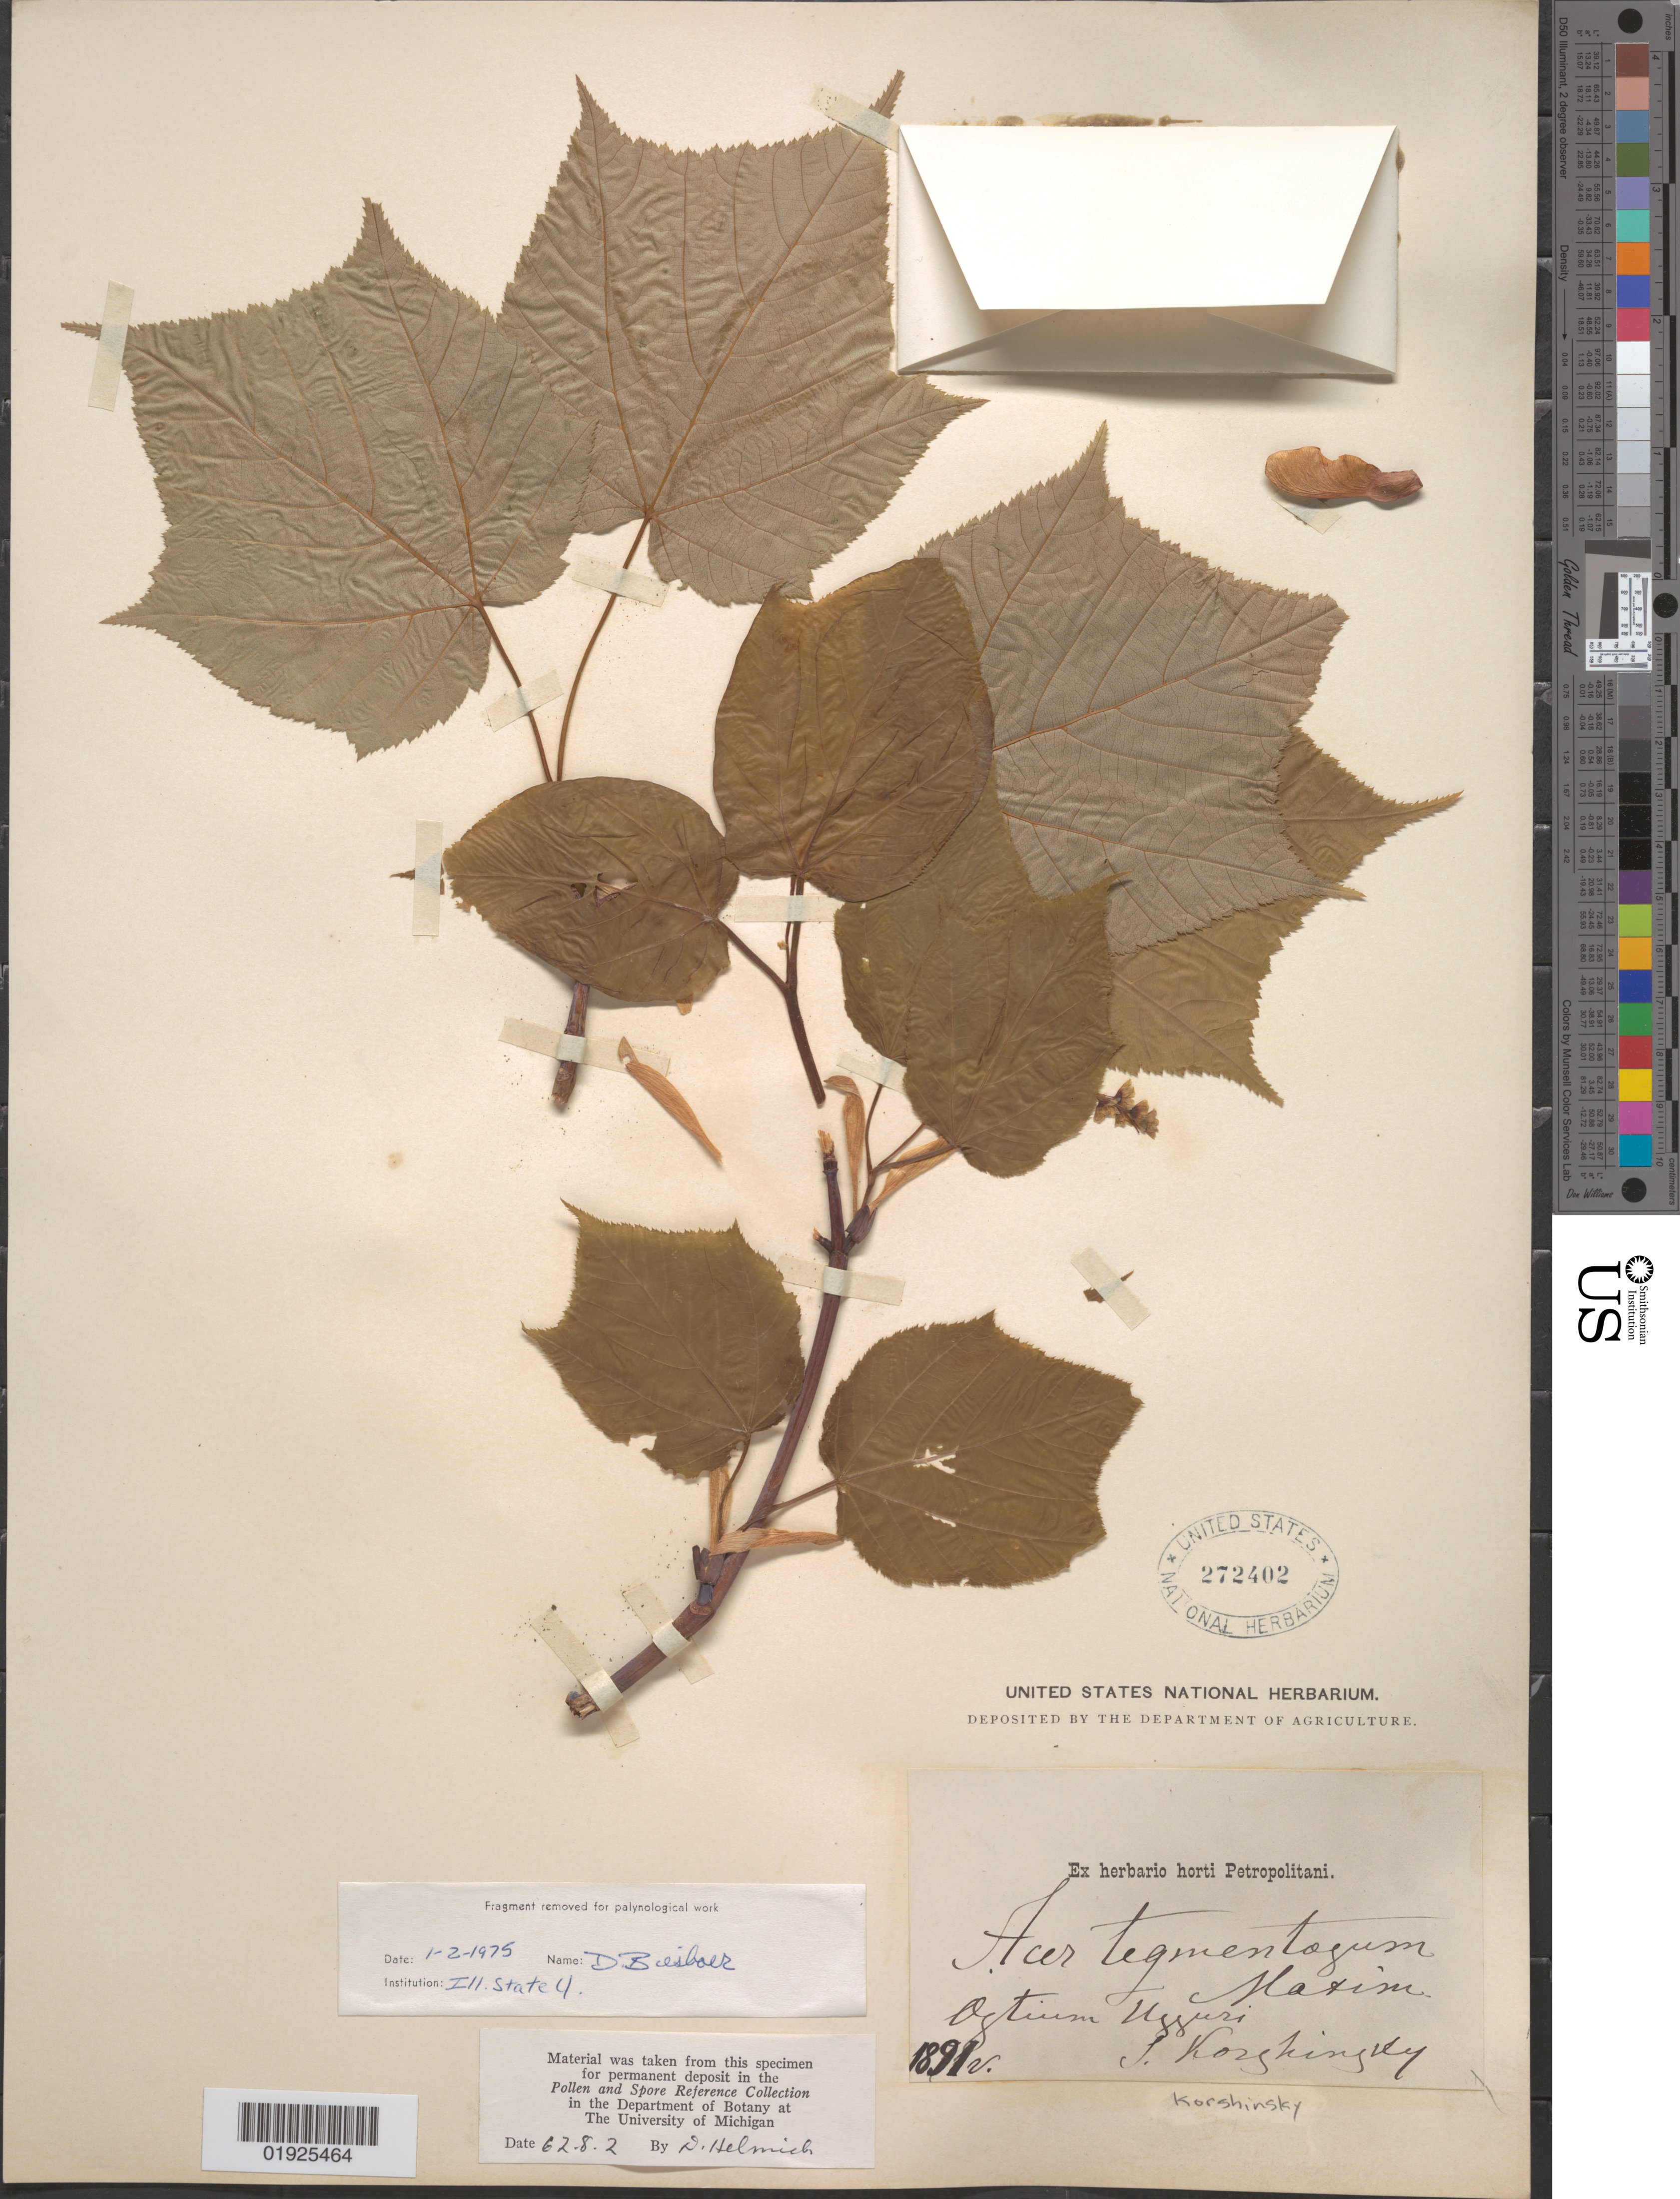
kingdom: Plantae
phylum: Tracheophyta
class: Magnoliopsida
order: Sapindales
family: Sapindaceae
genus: Acer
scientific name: Acer tegmentosum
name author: Maxim.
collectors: S. I. Korshinsky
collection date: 1891-05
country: Russian Federation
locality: Ostium Ussuri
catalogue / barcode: US 272402